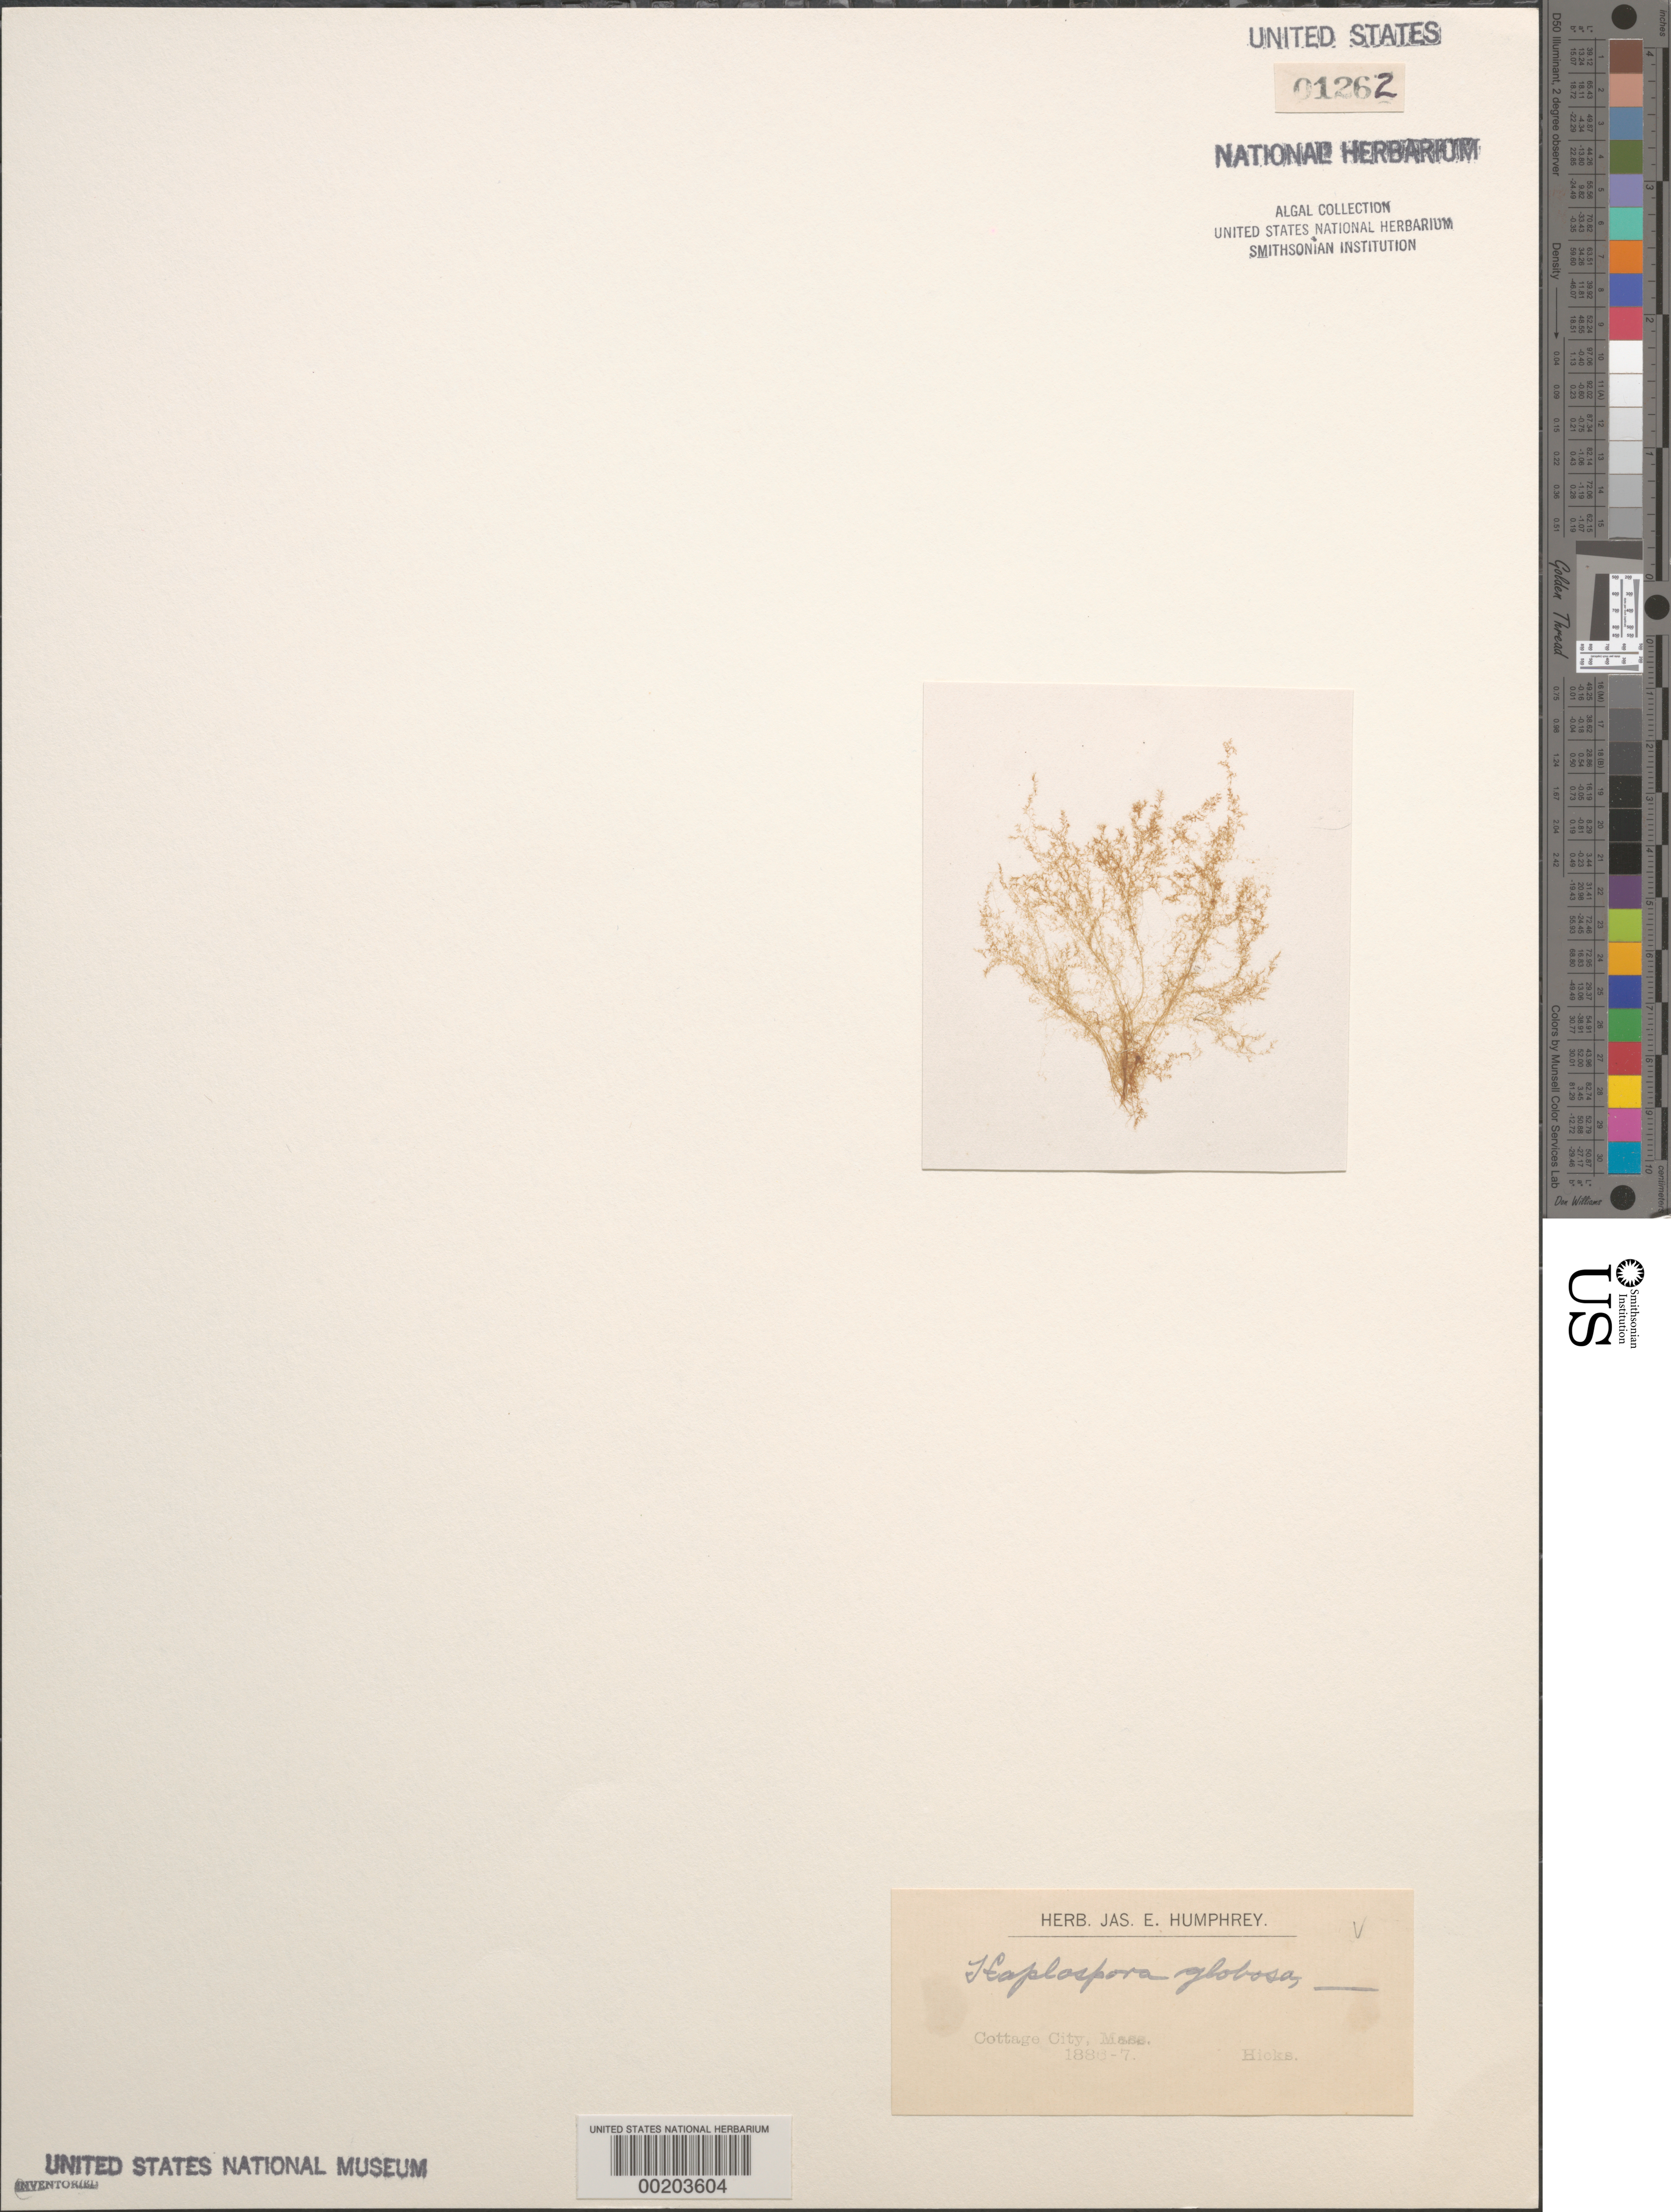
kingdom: Chromista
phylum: Ochrophyta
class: Phaeophyceae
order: Tilopteridales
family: Tilopteridaceae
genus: Haplospora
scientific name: Haplospora globosa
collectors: -. Hicks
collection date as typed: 1886 to -- --- 1887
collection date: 1886/1887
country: United States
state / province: Massachusetts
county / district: Dukes County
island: Martha's Vineyard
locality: Cottage City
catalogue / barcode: US 1262